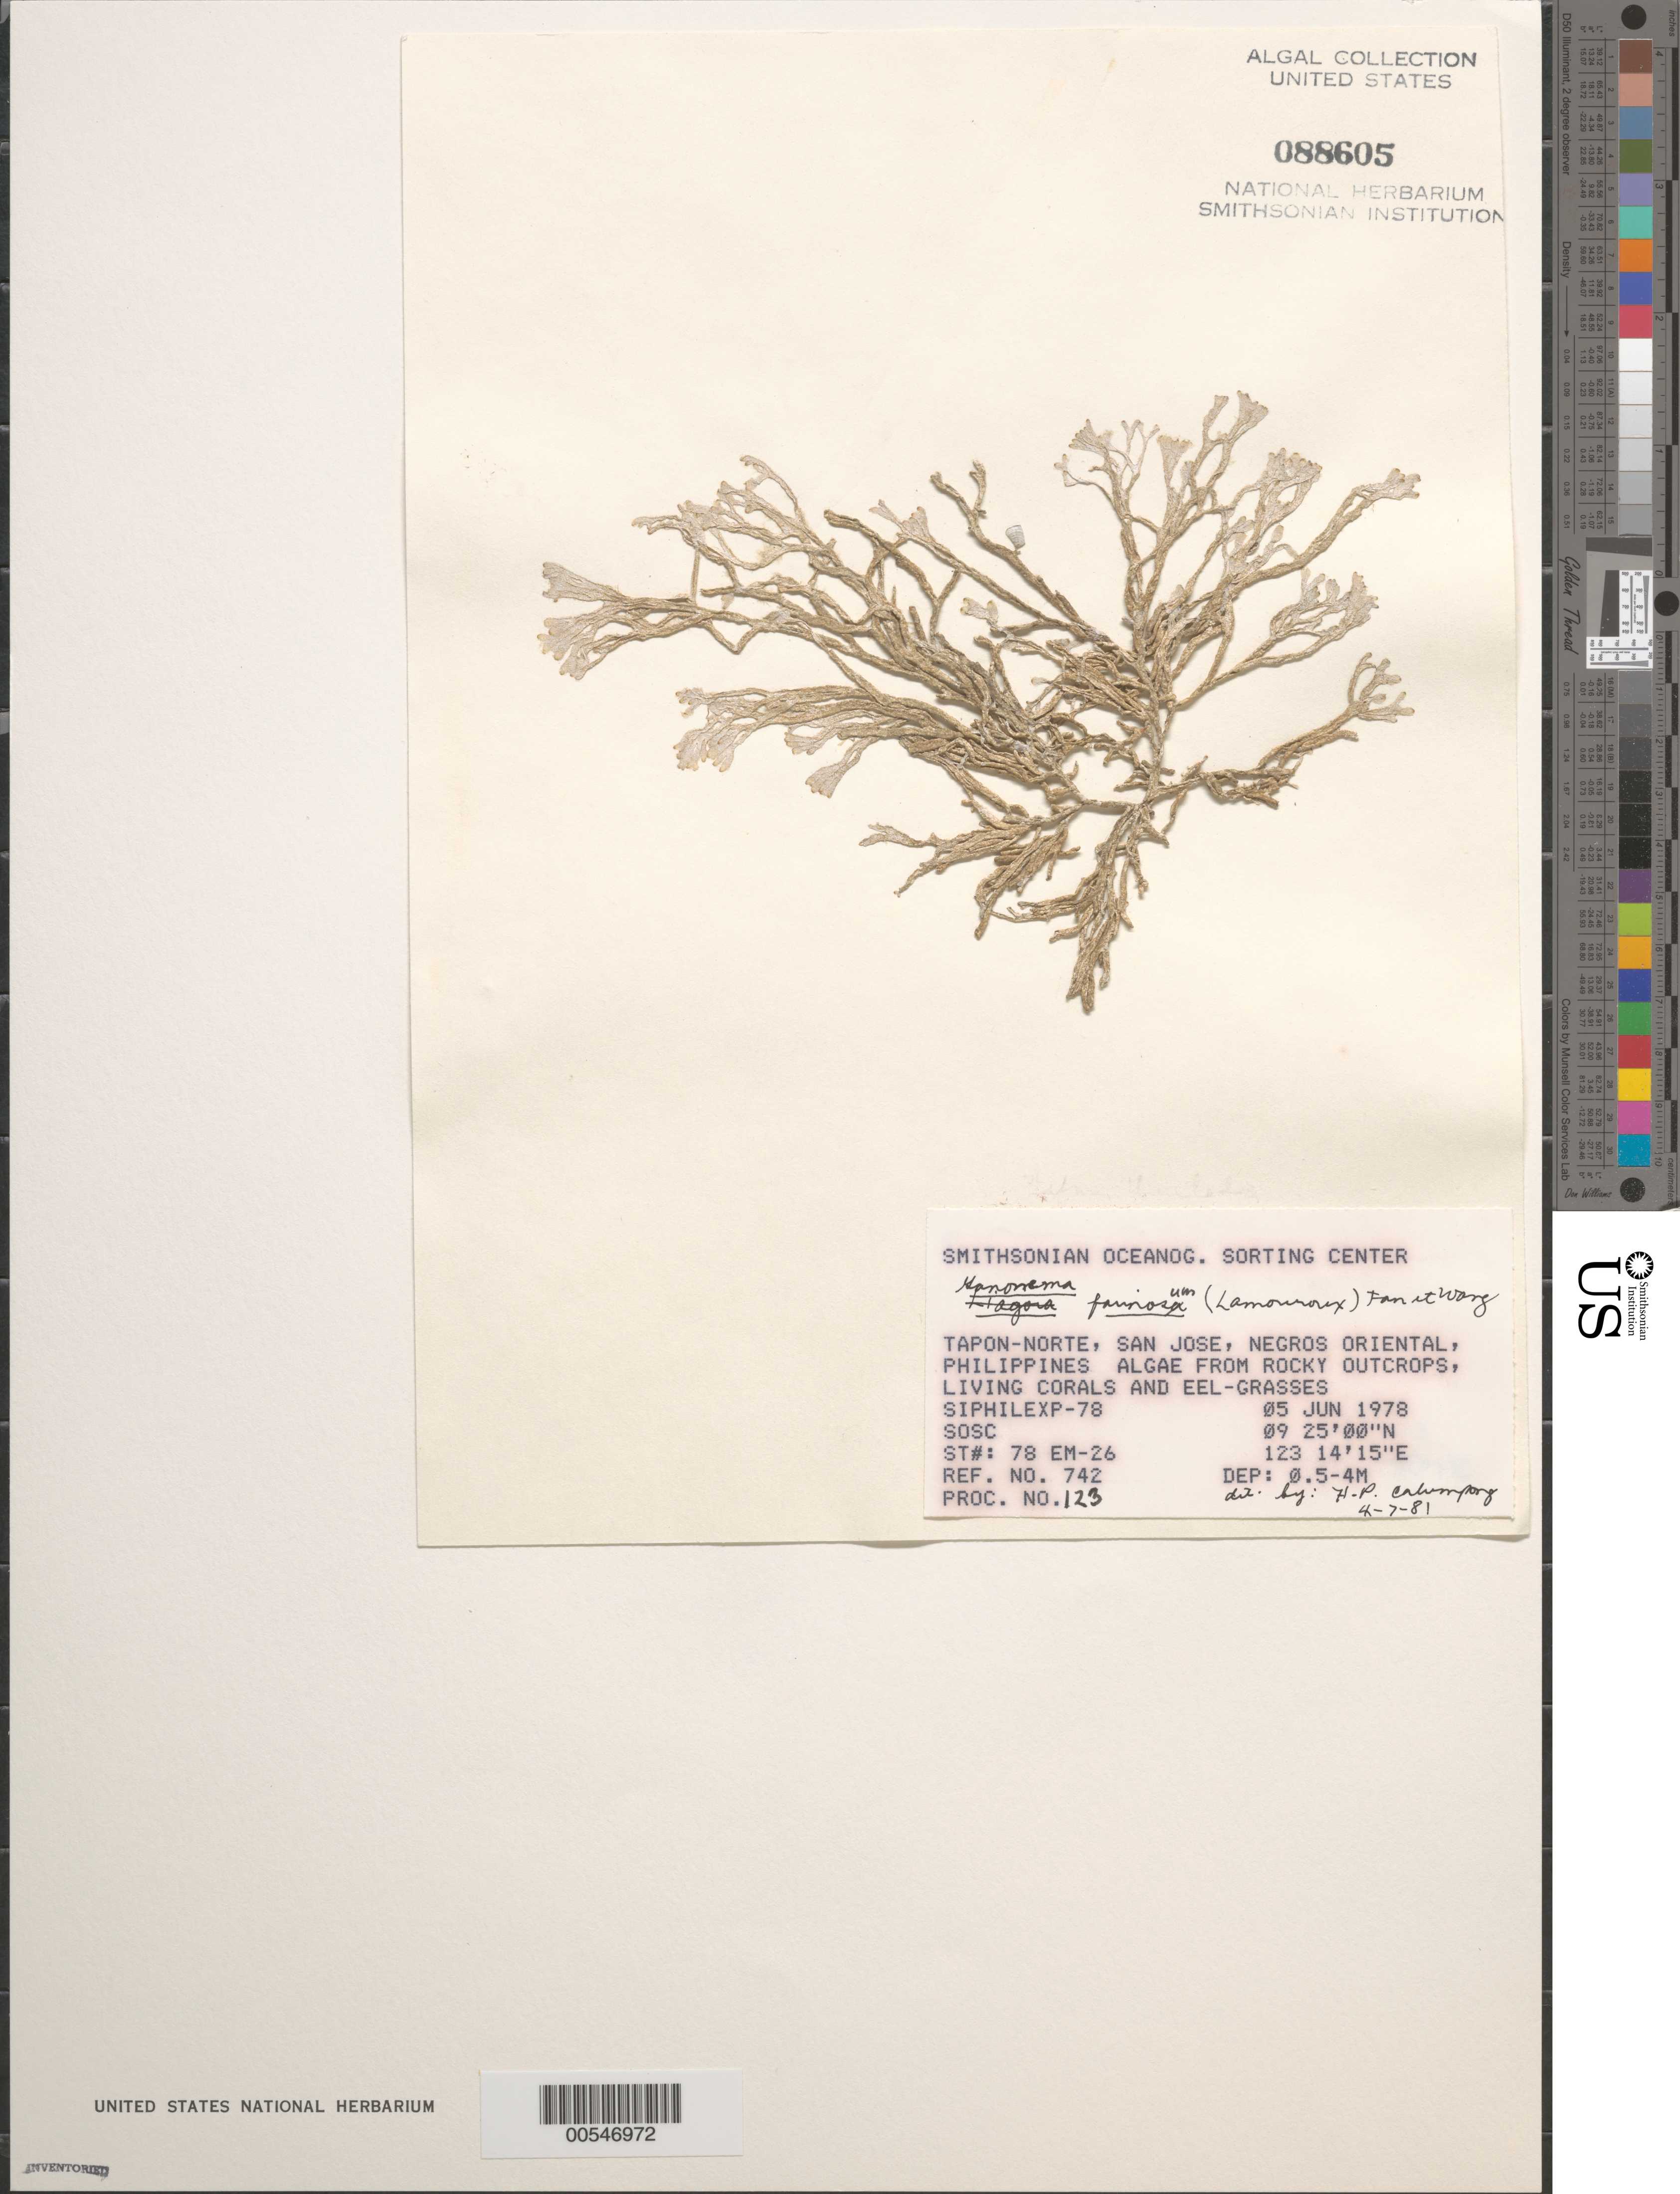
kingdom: Plantae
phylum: Rhodophyta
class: Florideophyceae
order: Nemaliales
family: Liagoraceae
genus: Ganonema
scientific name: Ganonema farinosum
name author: (J.V.Lamouroux) K.C. Fan & Yung C. Wang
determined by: Calumpong, H. P.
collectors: SOSC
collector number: Station 78 EM-26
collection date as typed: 05 Jun 1978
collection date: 1978-06-05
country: Philippines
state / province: Central Visayas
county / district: Negros Oriental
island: Negros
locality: Tapan-Norte, San Jose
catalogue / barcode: US 88605